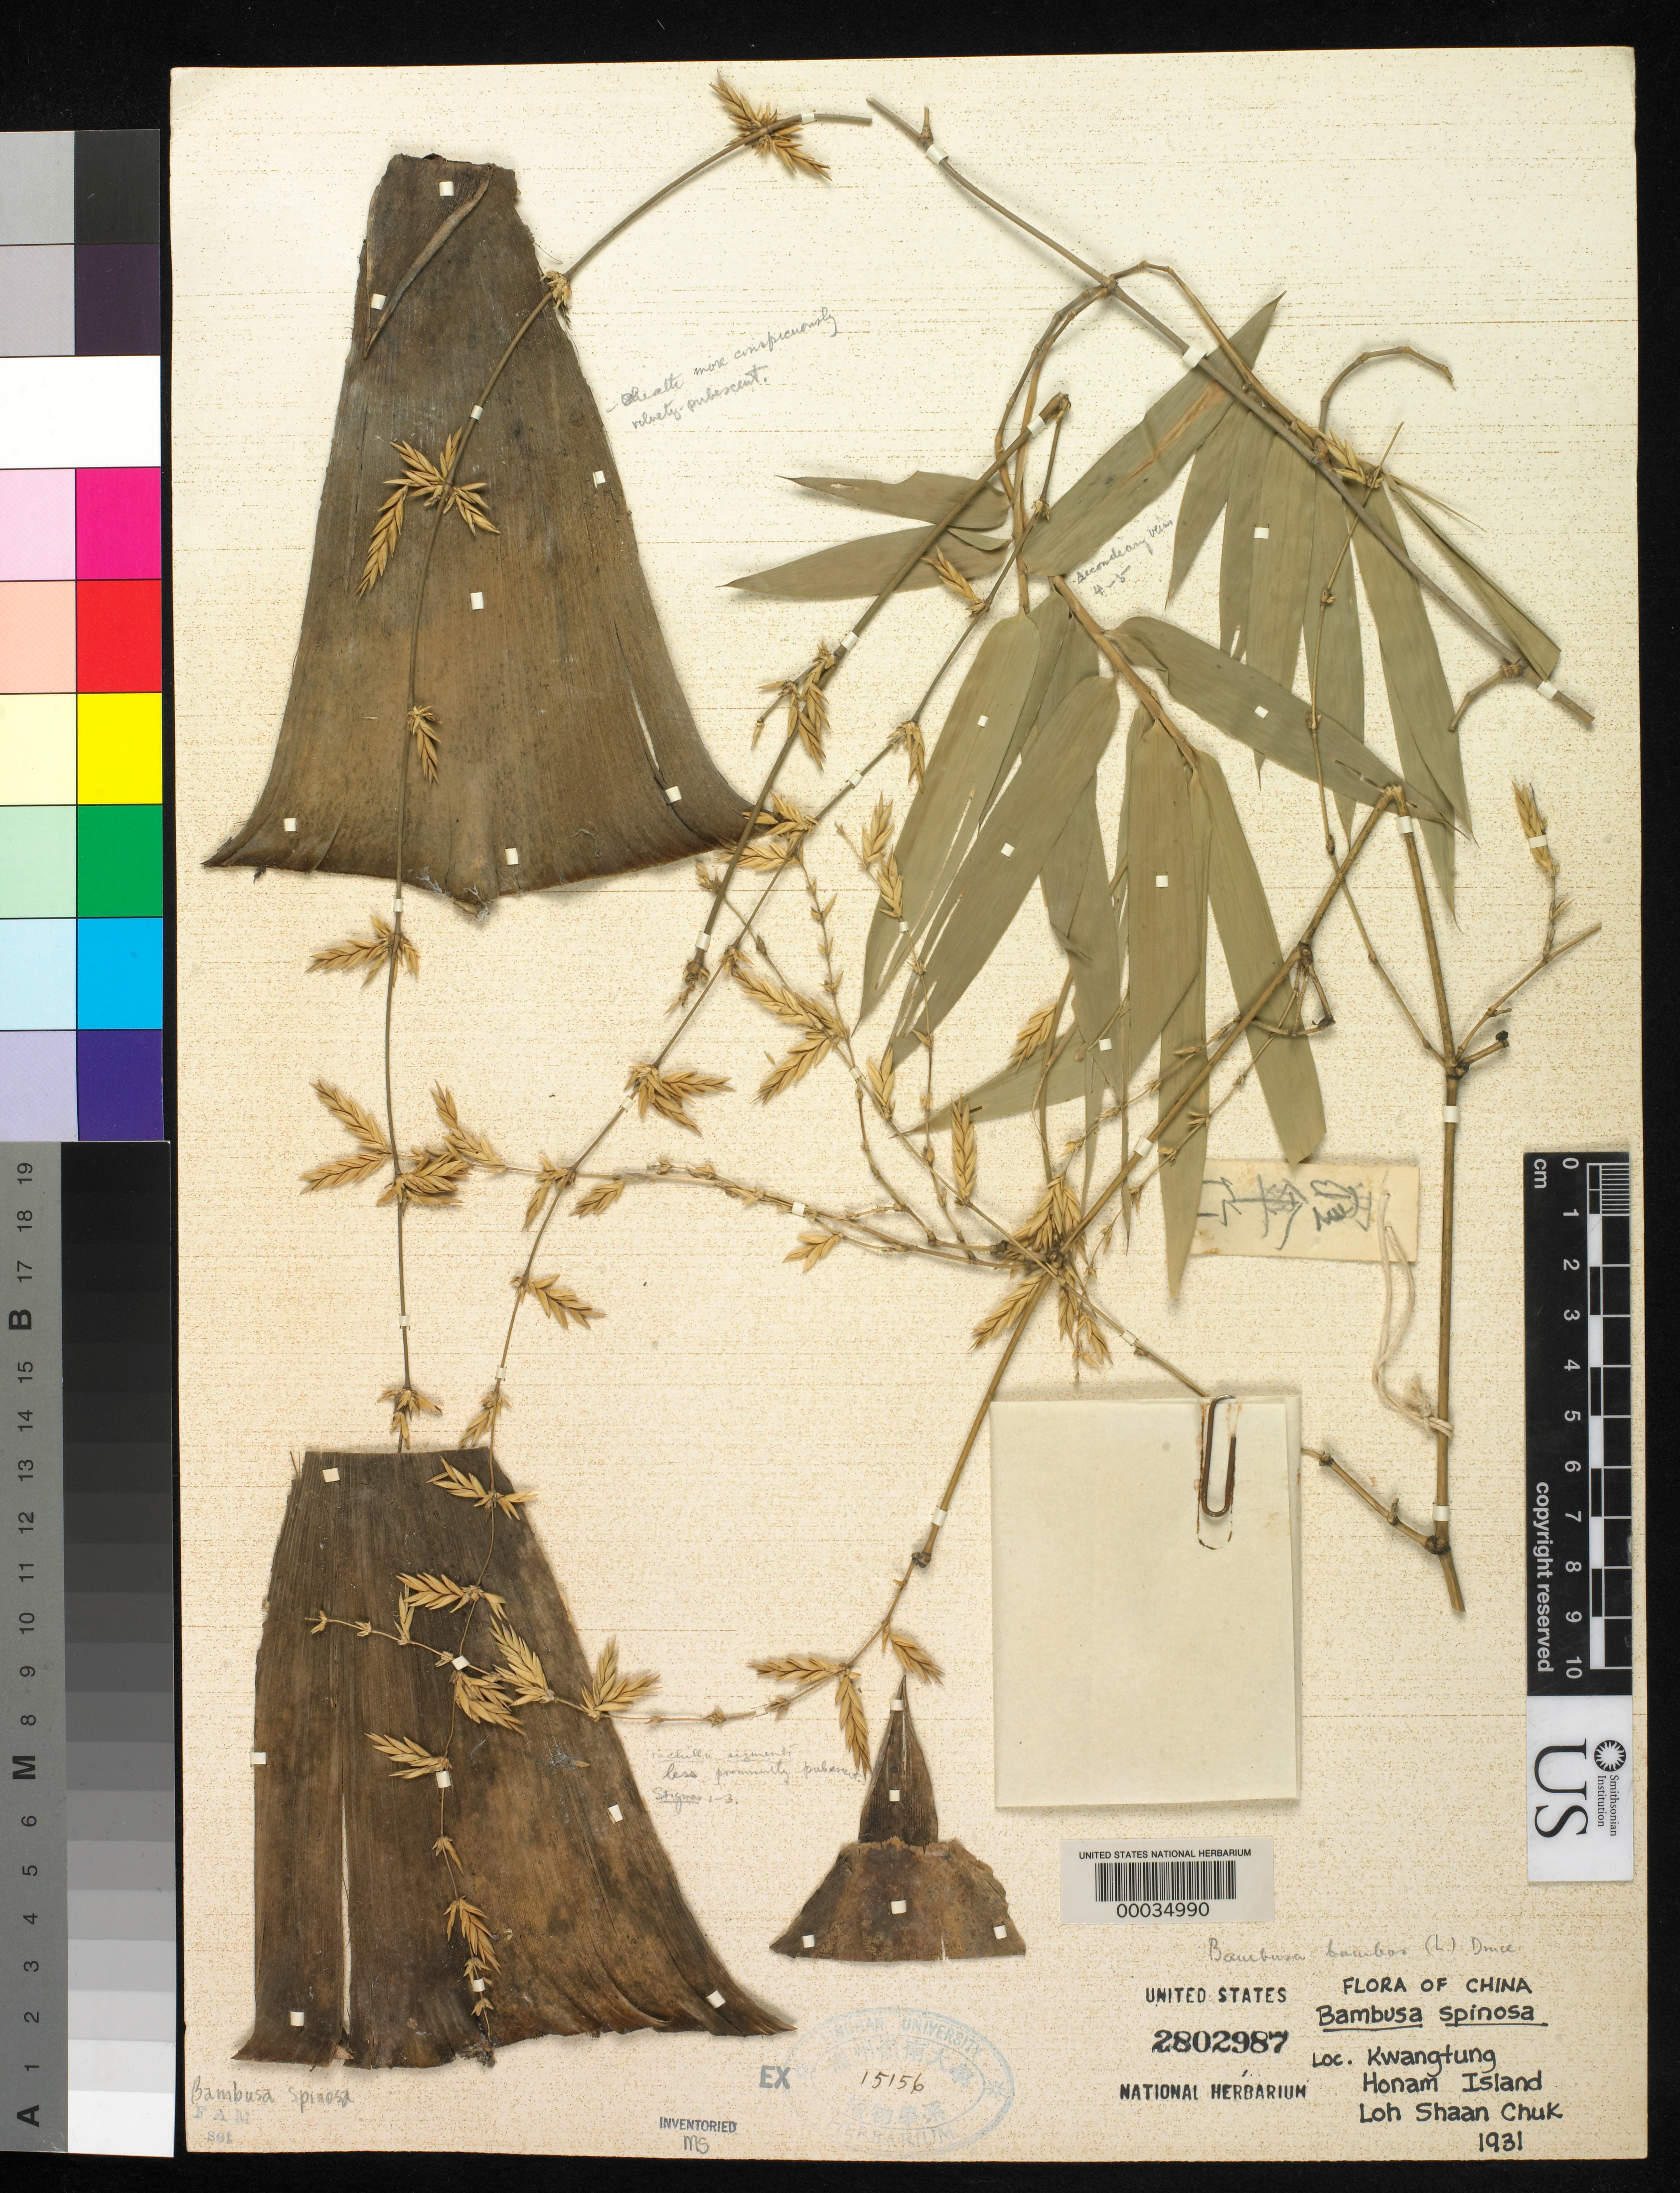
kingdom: Plantae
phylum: Tracheophyta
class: Liliopsida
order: Poales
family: Poaceae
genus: Bambusa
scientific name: Bambusa spinosa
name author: Roxb.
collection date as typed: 1931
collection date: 1931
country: China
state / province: Guangdong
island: Honam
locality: Loh shaan chuk, honam isl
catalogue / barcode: US 2802987